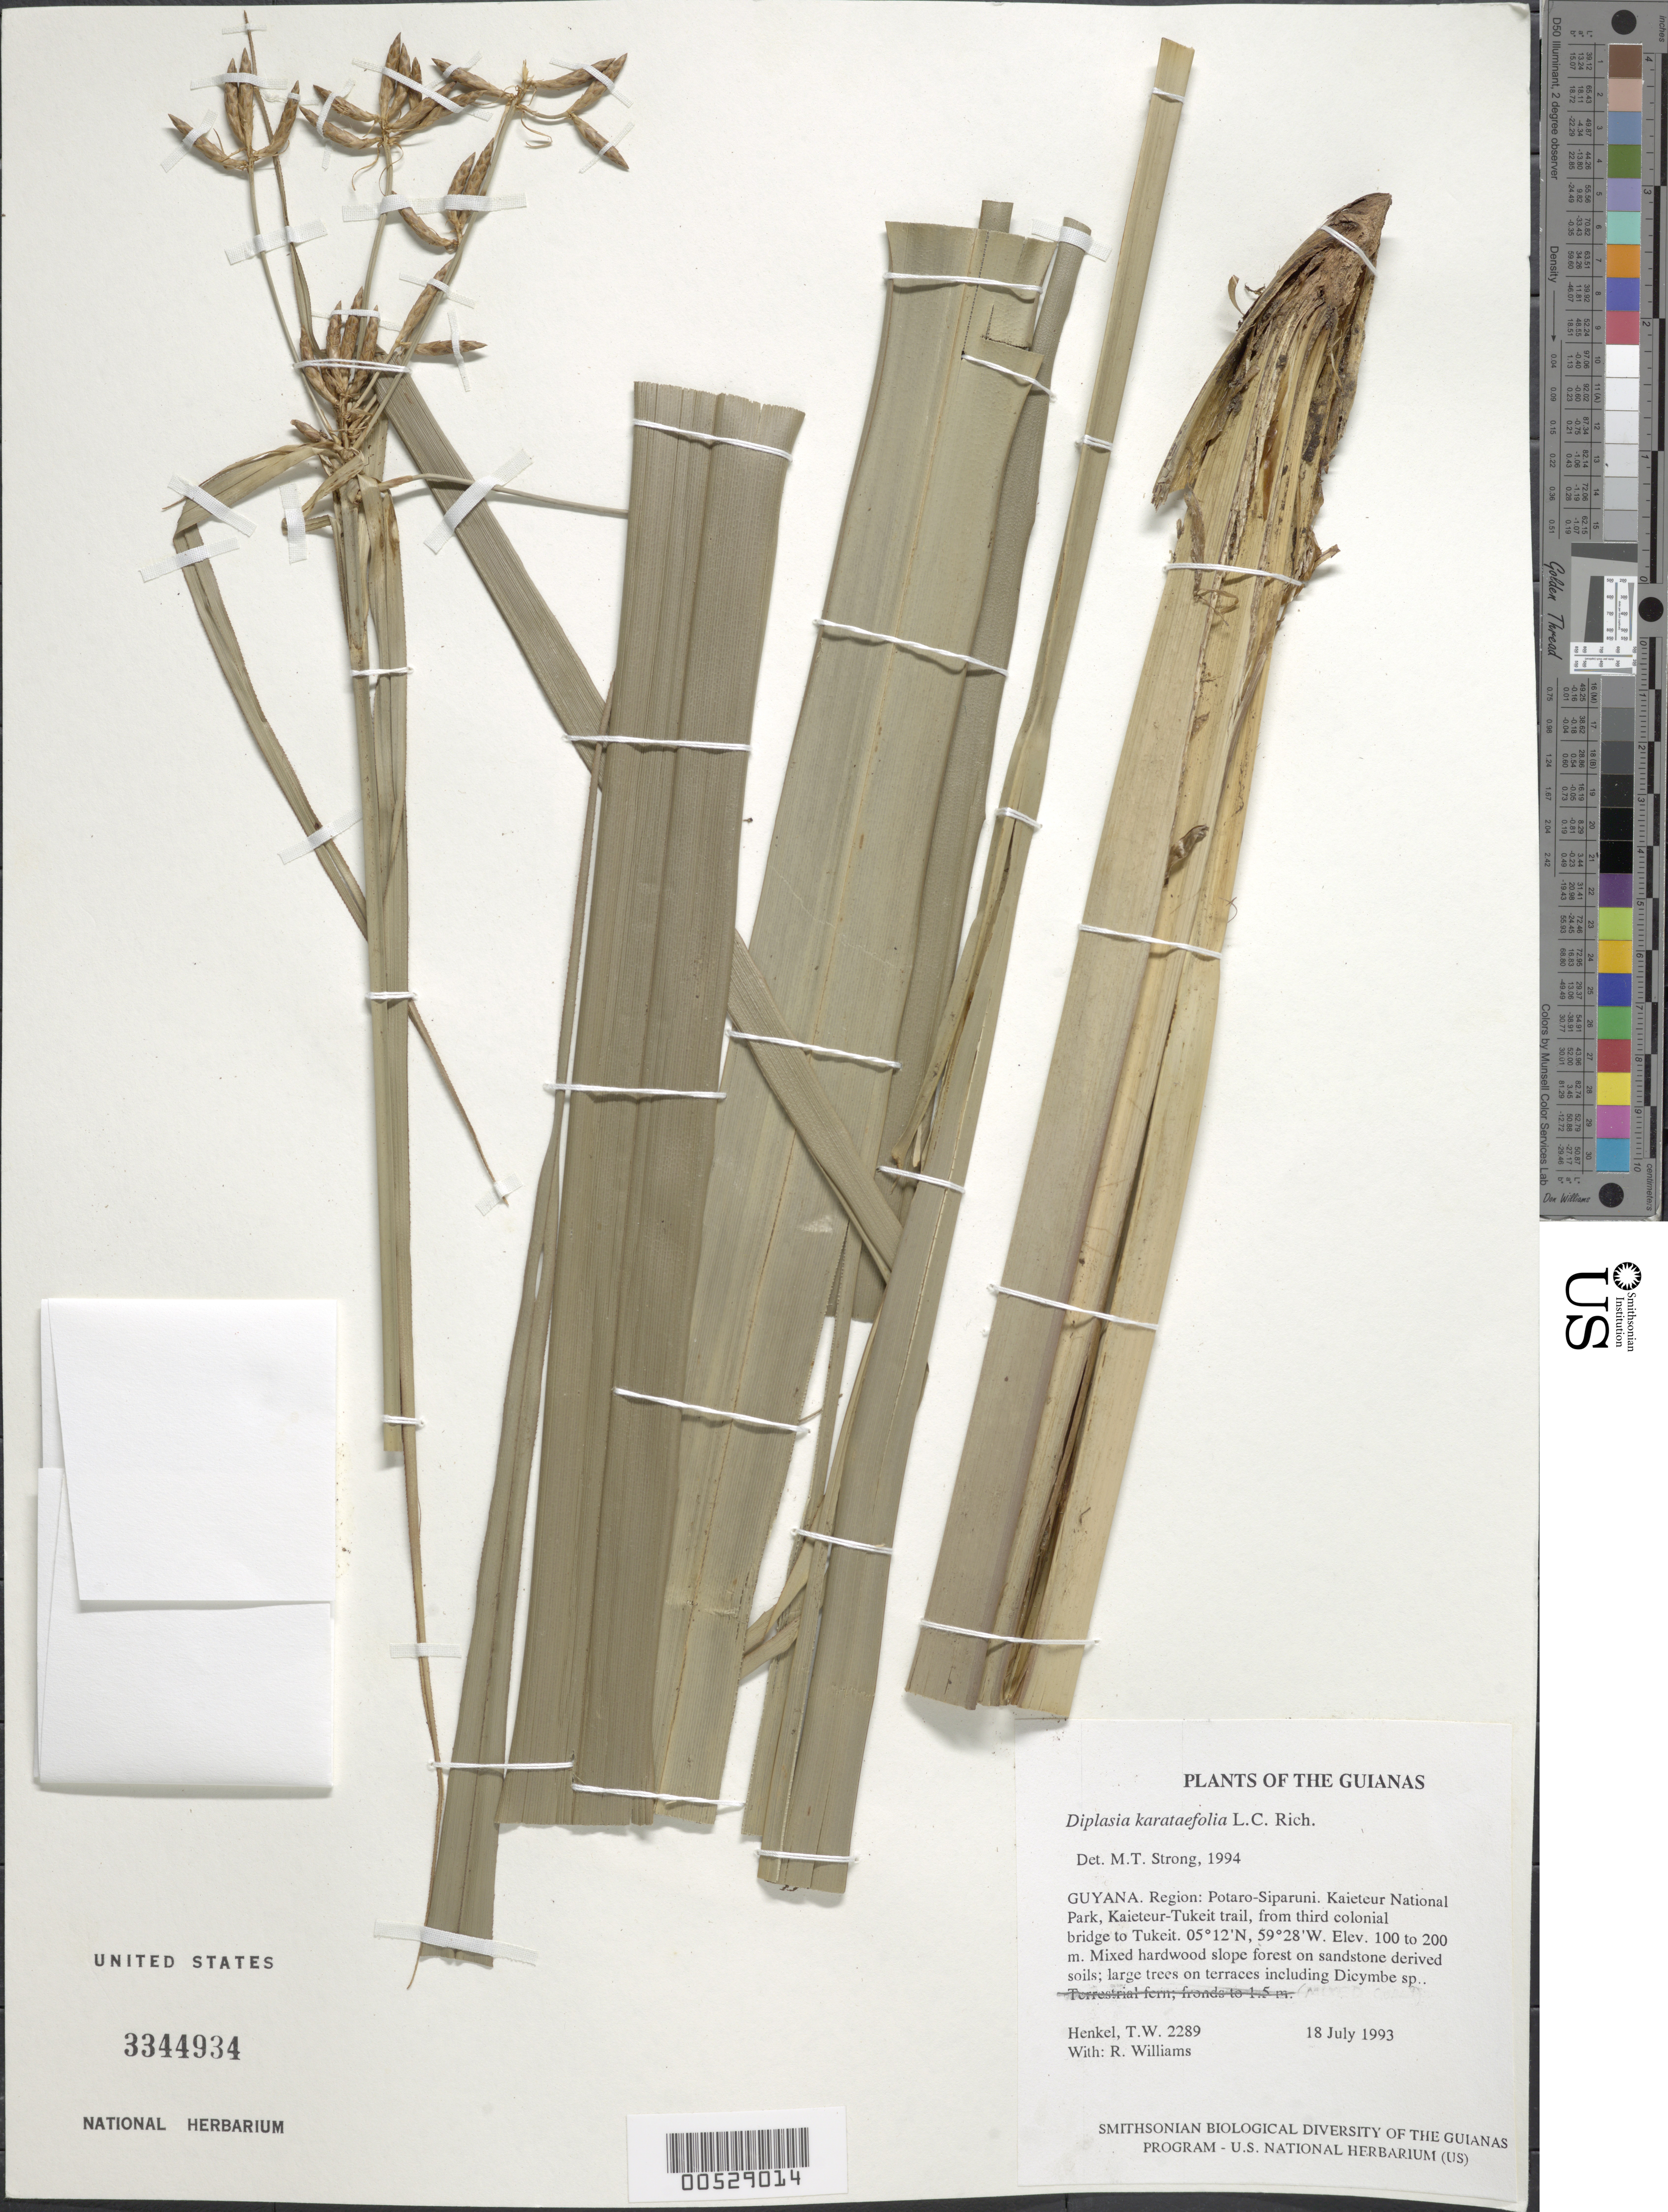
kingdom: Plantae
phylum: Tracheophyta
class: Liliopsida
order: Poales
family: Cyperaceae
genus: Diplasia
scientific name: Diplasia karatifolia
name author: Rich.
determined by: Strong, M. T., (US), Smithsonian Institution - National Museum of Natural History (UNITED STATES)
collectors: T. Henkel & R. Williams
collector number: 2289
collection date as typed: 18 July 1993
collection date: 1993-07-18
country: Guyana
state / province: Potaro-Siparuni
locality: Kaieteur National Park, Kaieteur-Tukeit trail, from third colonial bridge to Tukeit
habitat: Mixed hardwood slope forest on sandstone derived soils; large trees on terraces including Dicymbe sp.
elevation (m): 100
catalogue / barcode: US 3344934